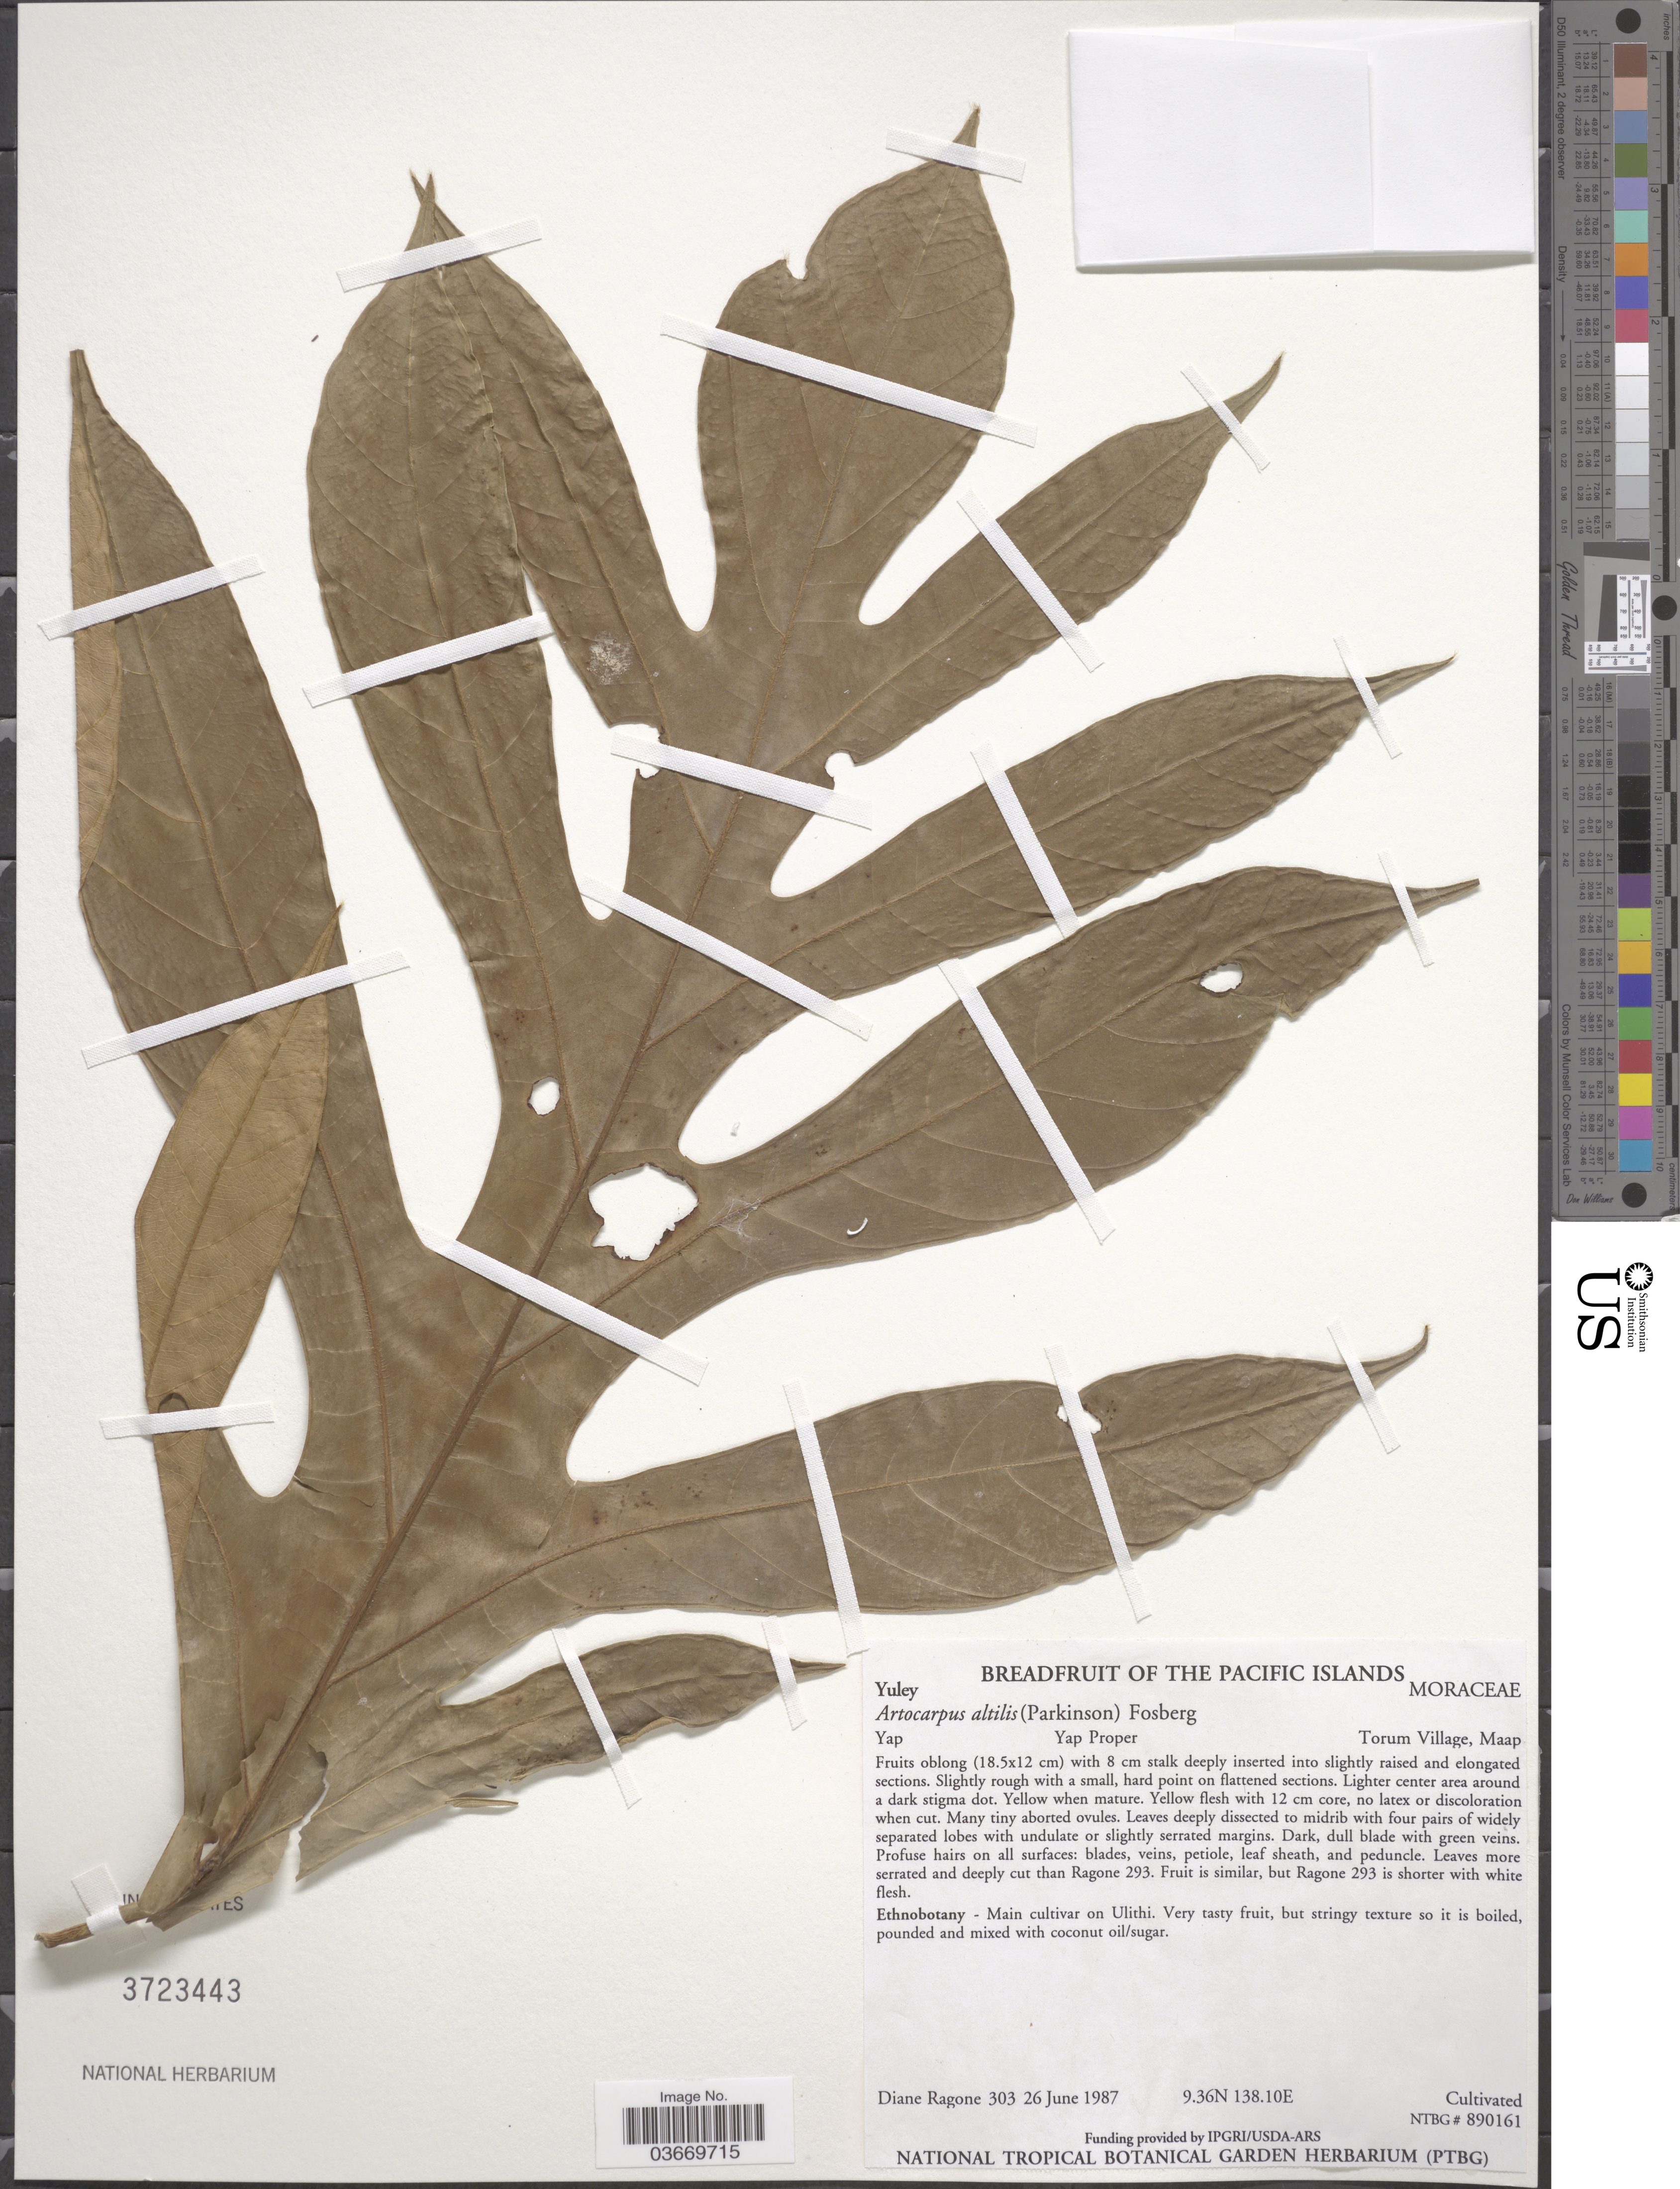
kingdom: Plantae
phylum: Tracheophyta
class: Magnoliopsida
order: Rosales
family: Moraceae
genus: Artocarpus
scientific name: Artocarpus altilis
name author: (Parkinson) Fosberg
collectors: D. Ragone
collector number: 303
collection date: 1987-06-26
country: Micronesia, Federated States of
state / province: Yap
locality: Yap. Yap Proper. Torum Village, Maap.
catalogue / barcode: US 3723443